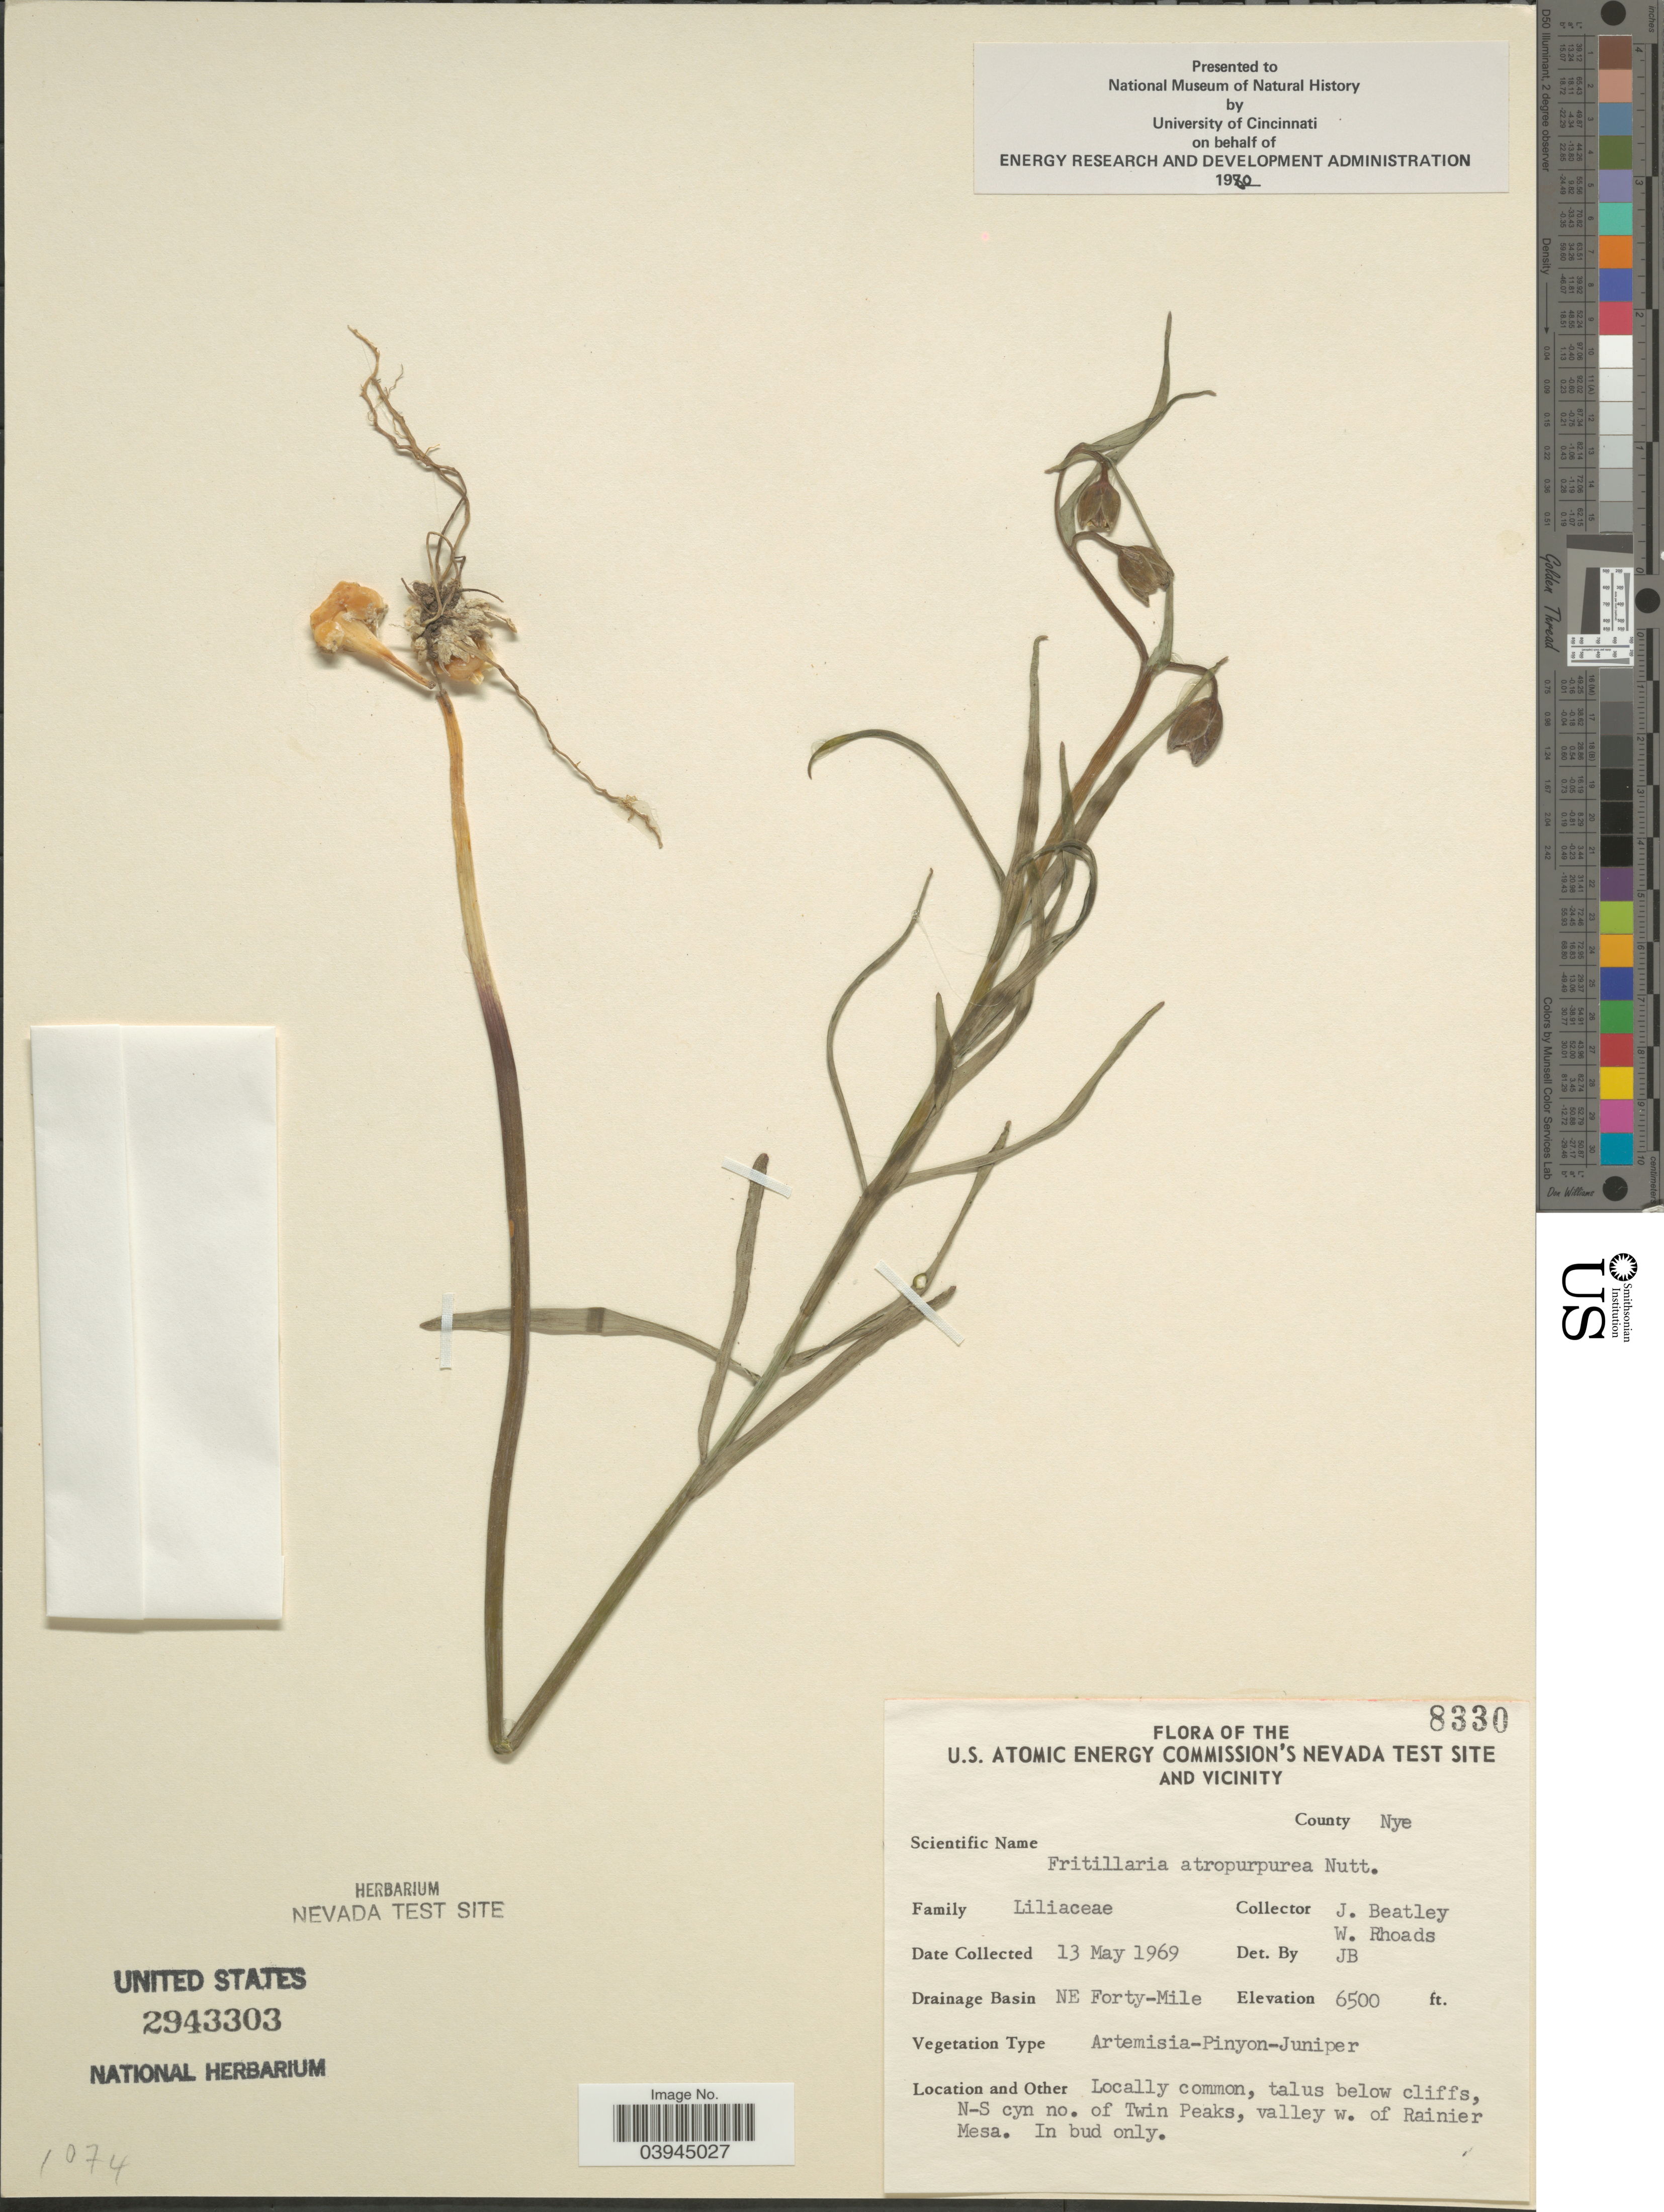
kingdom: Plantae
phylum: Tracheophyta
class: Liliopsida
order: Liliales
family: Liliaceae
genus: Fritillaria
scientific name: Fritillaria atropurpurea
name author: Nutt.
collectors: J. C. Beatley & W. Rhoads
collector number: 8330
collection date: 1969-05-13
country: United States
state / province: Nevada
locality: The U.S. Atomic Energy Commission's Nevada Test Site and Vicinity. County Nye. Drainage Basin NE Forty-Mile. Talus below cliffs, N-S cyn no. of Twin Peaks, valley w. of Rainier Mesa.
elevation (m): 1981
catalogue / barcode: US 2943303